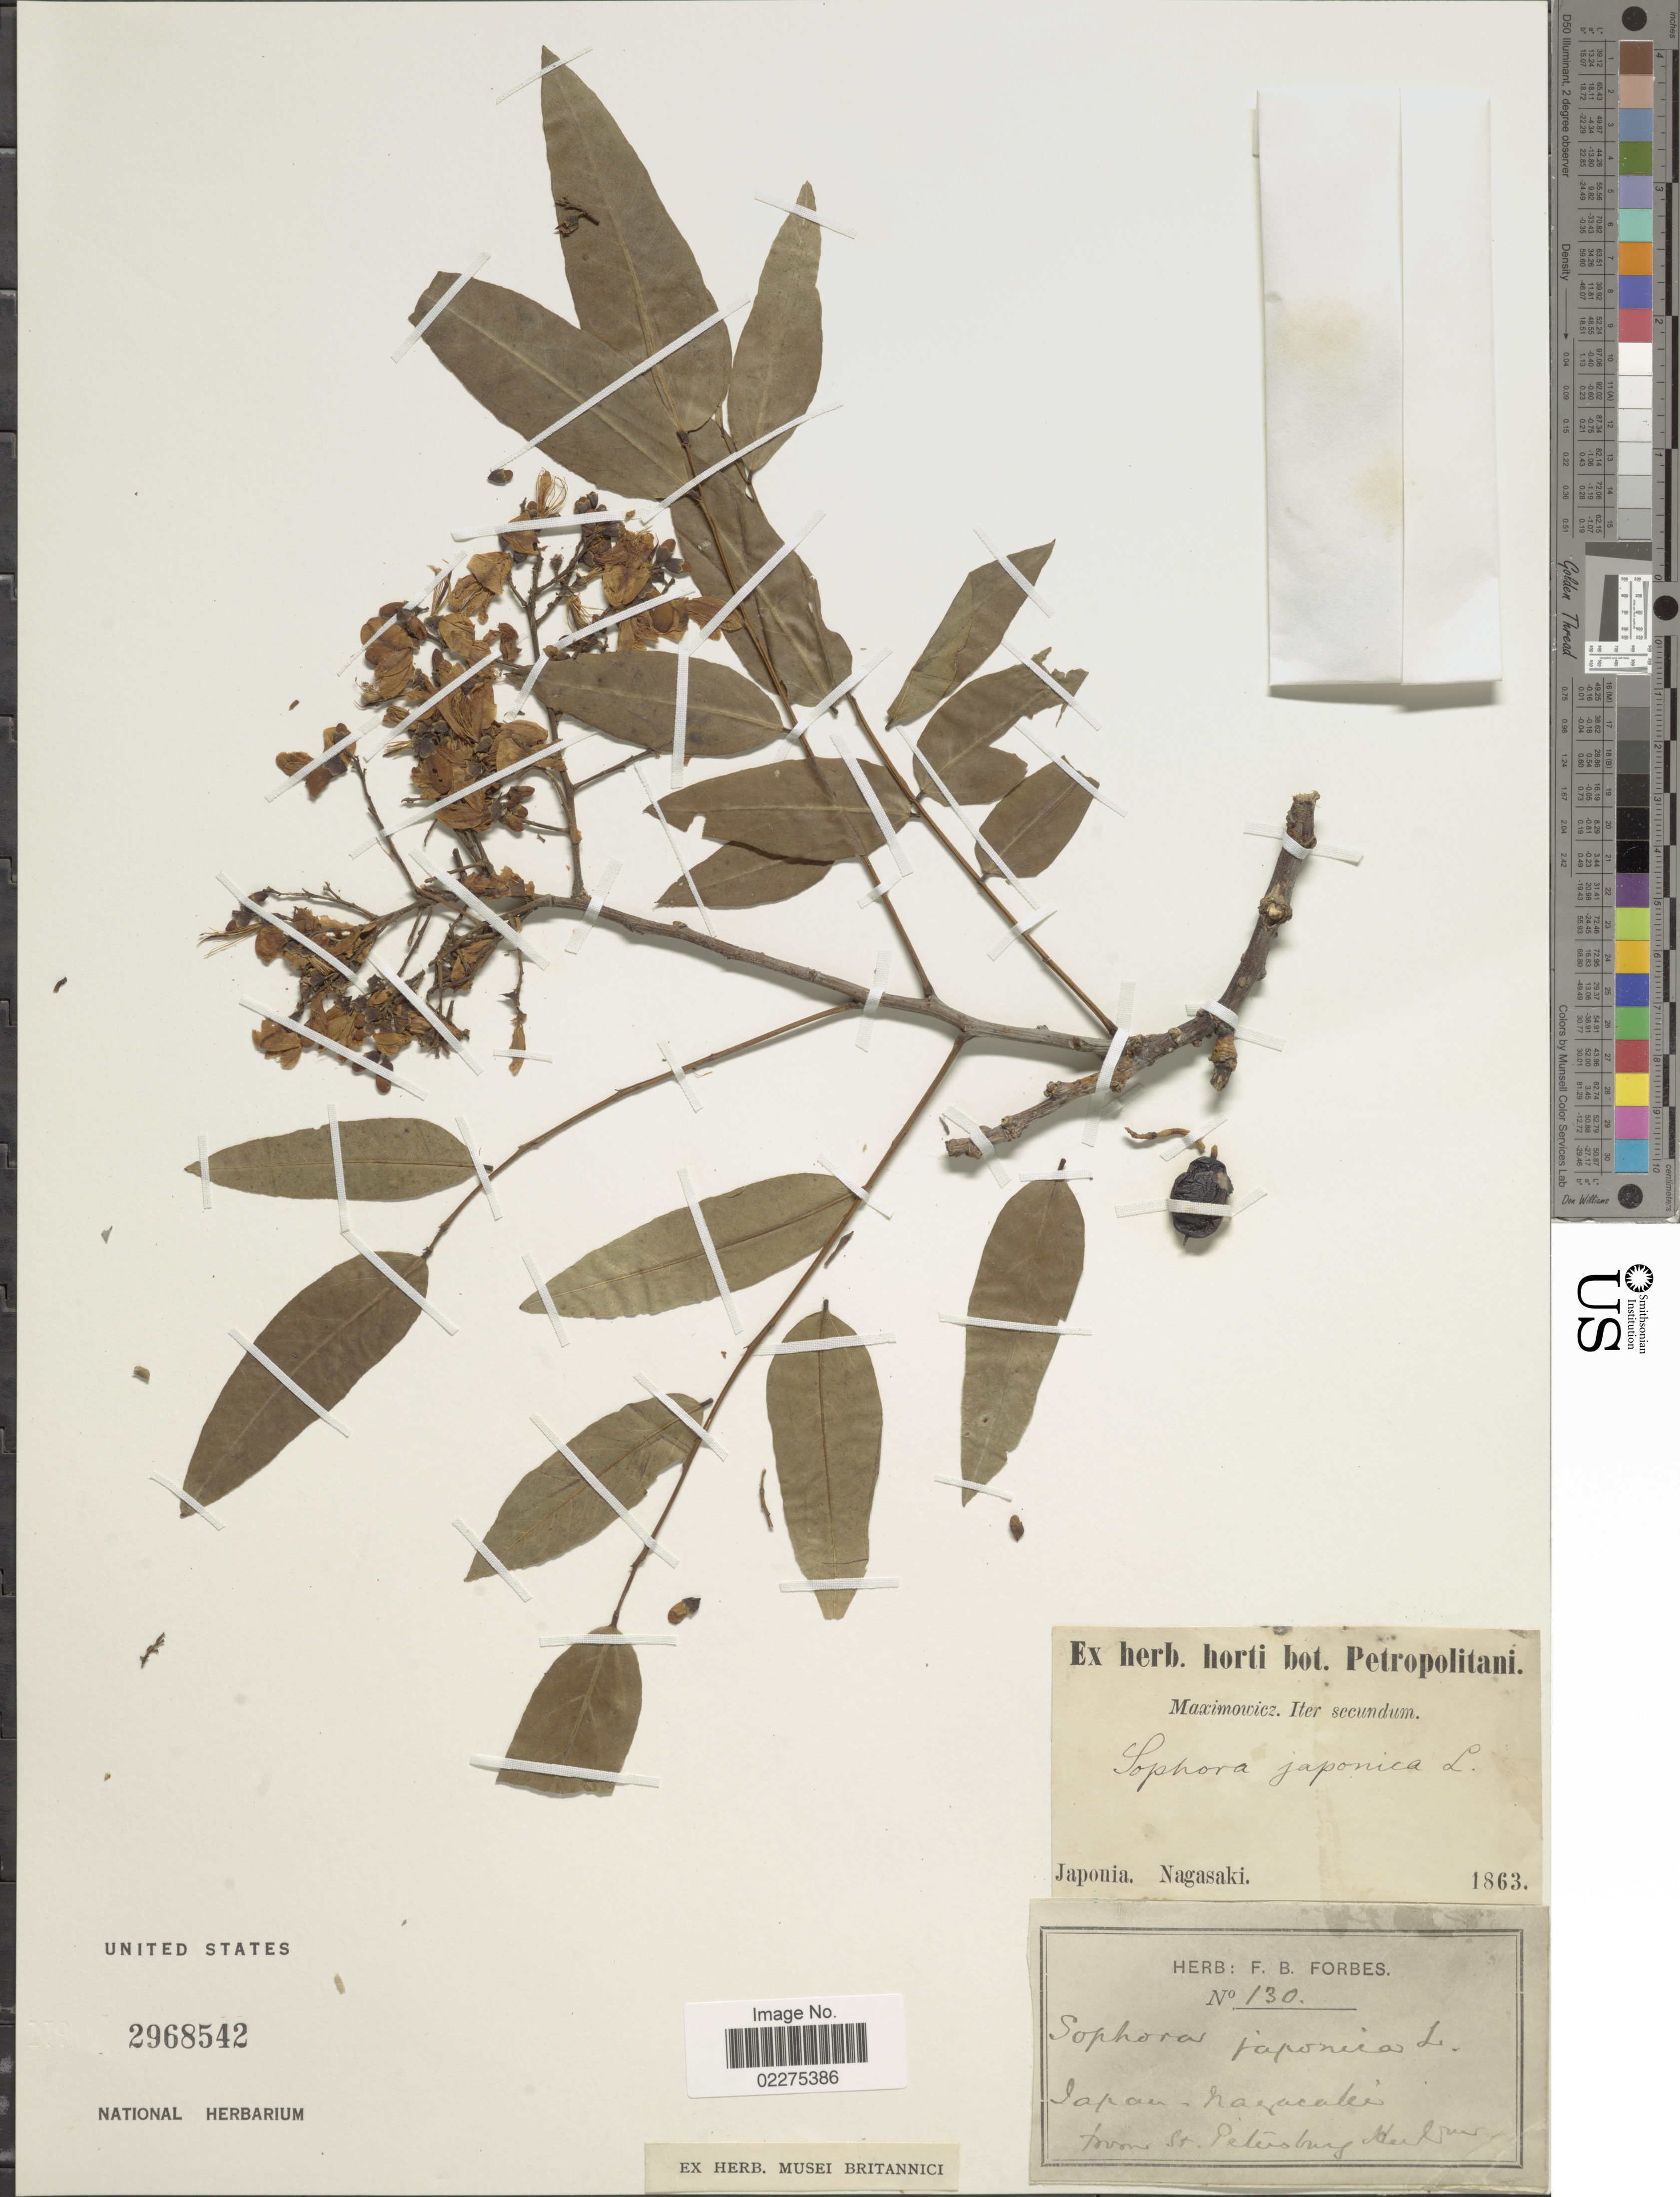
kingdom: Plantae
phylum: Tracheophyta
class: Magnoliopsida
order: Fabales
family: Fabaceae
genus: Sophora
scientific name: Sophora japonica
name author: L.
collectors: Maximowicz, --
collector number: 130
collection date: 1863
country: Japan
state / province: Nagasaki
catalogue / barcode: US 2968542